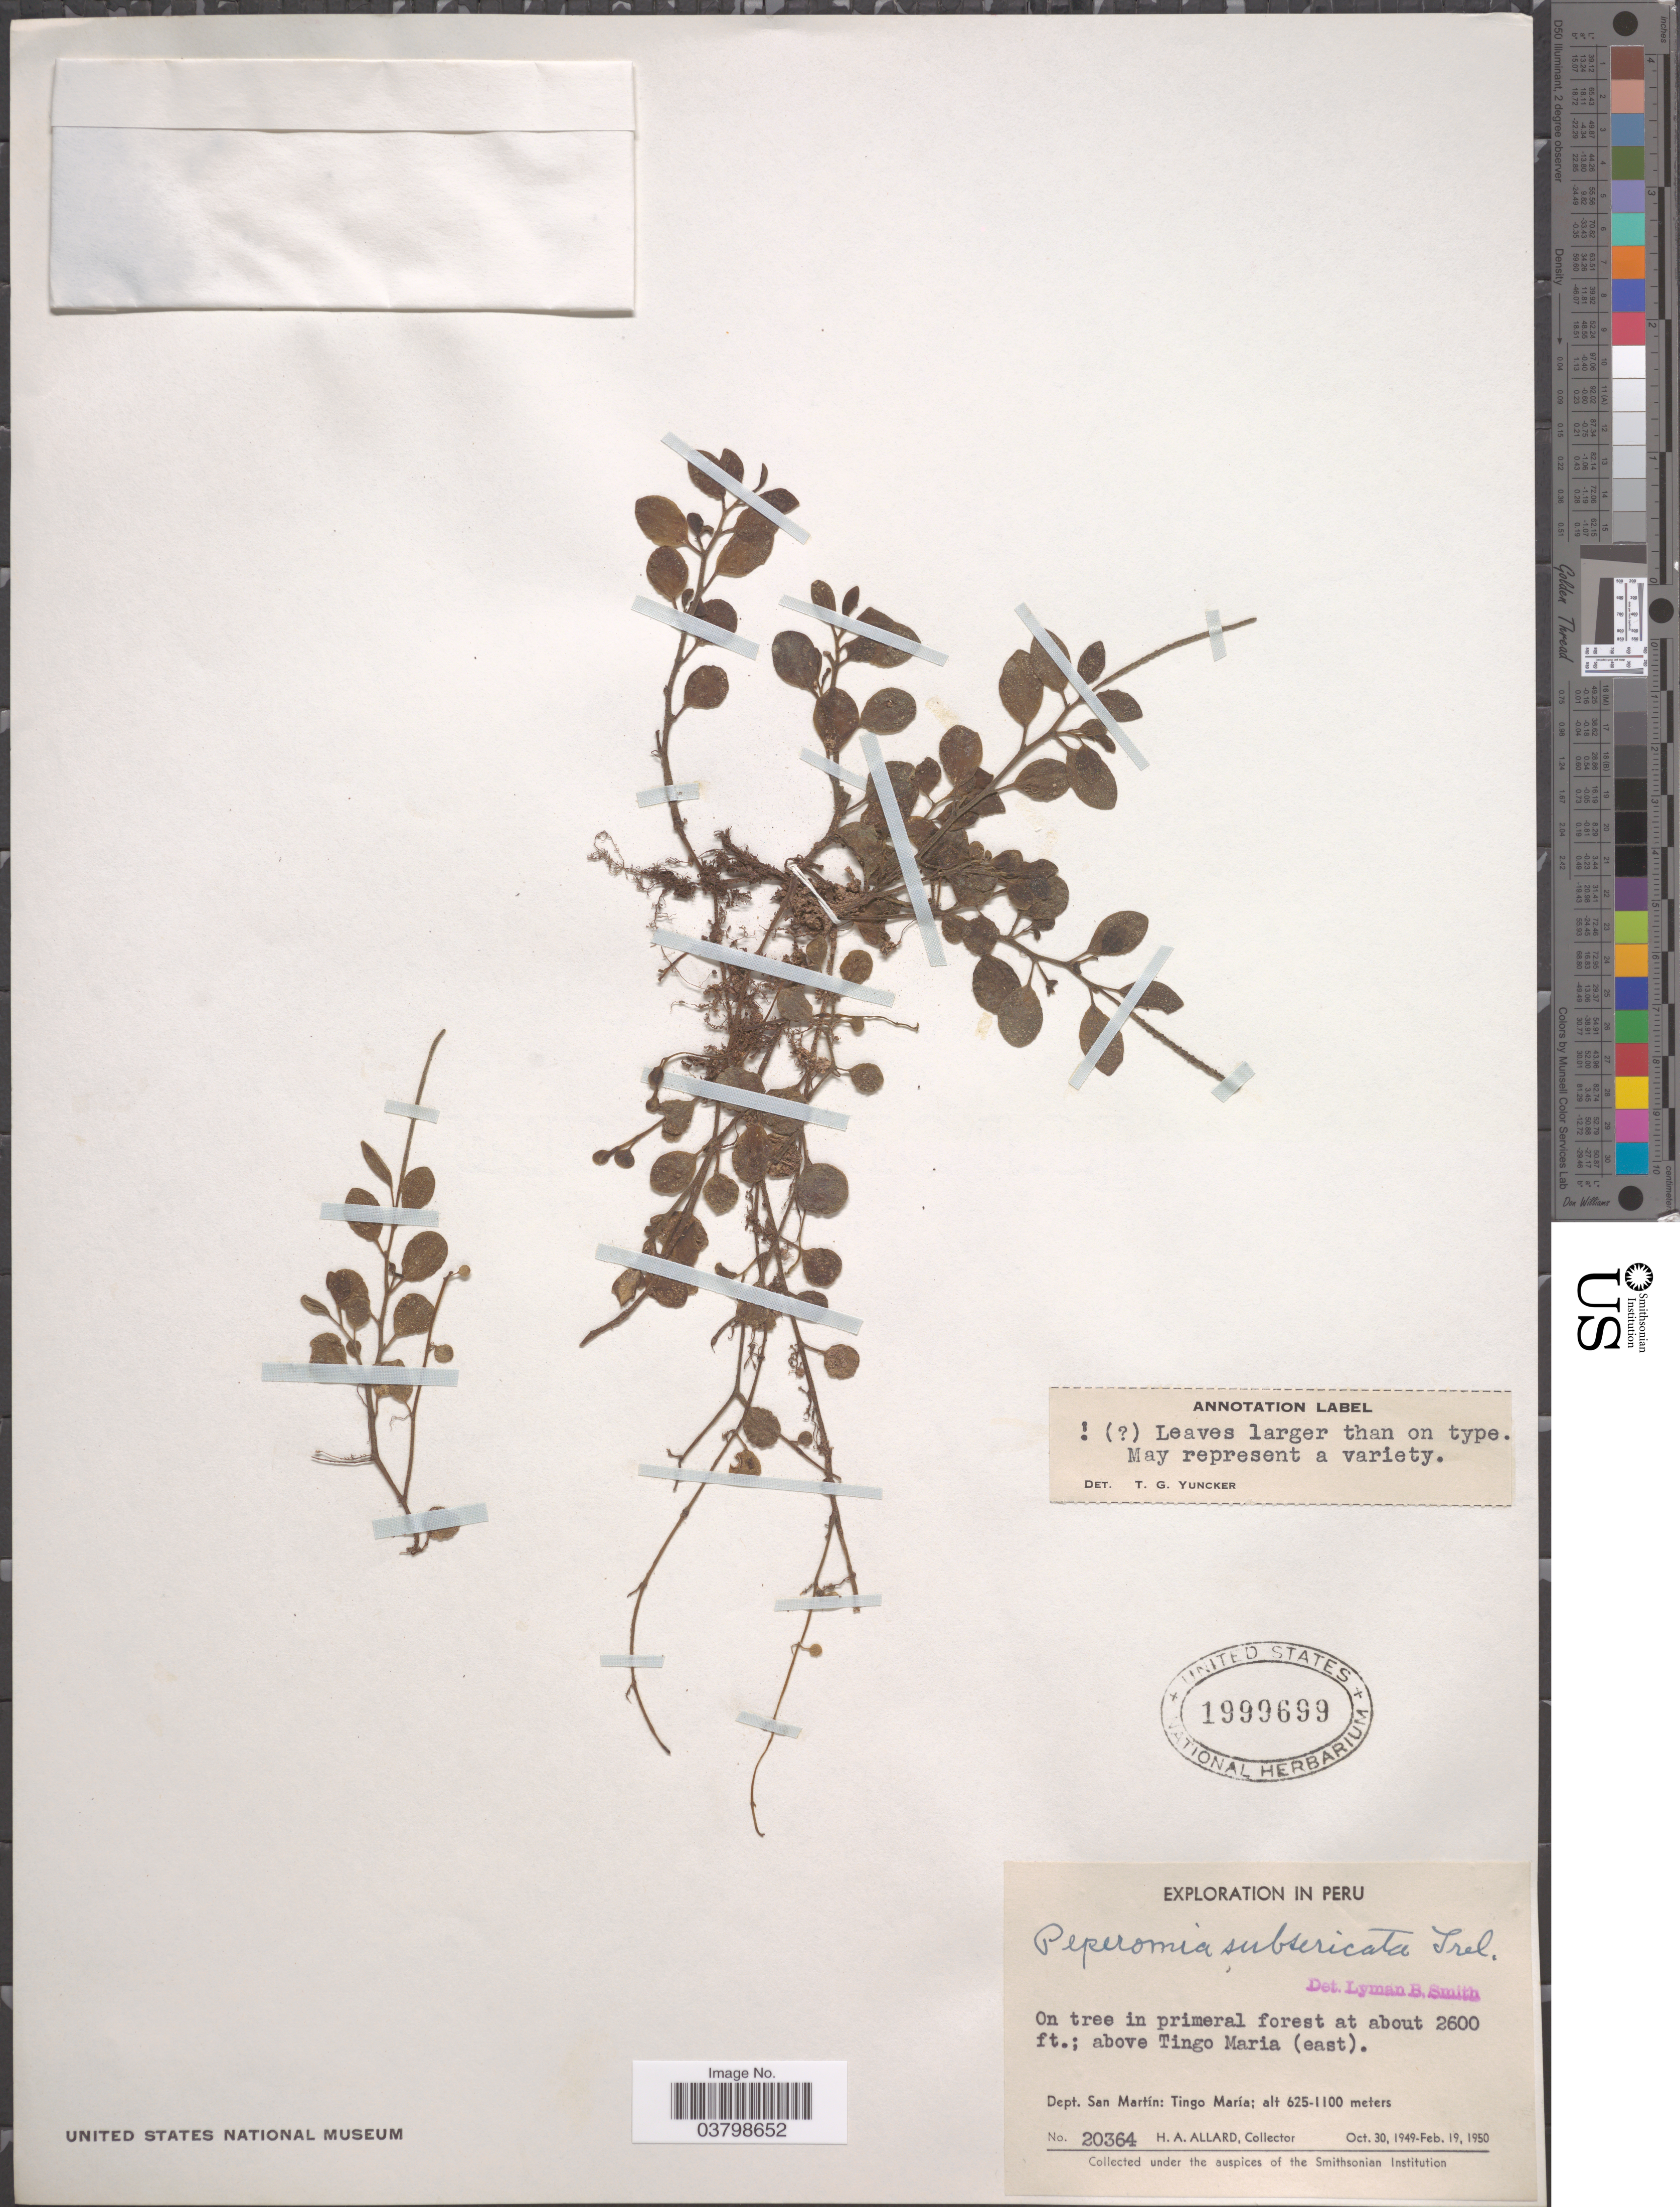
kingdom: Plantae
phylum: Tracheophyta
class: Magnoliopsida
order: Piperales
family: Piperaceae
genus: Peperomia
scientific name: Peperomia subsericata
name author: Trel.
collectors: H. A. Allard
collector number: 20364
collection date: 1949-10-30/1950-02-19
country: Peru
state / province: San Martín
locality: Above Tingo Maria (east). Dept. San Martín: Tingo María.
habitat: on trees in primeval forest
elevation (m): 625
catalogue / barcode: US 1999699